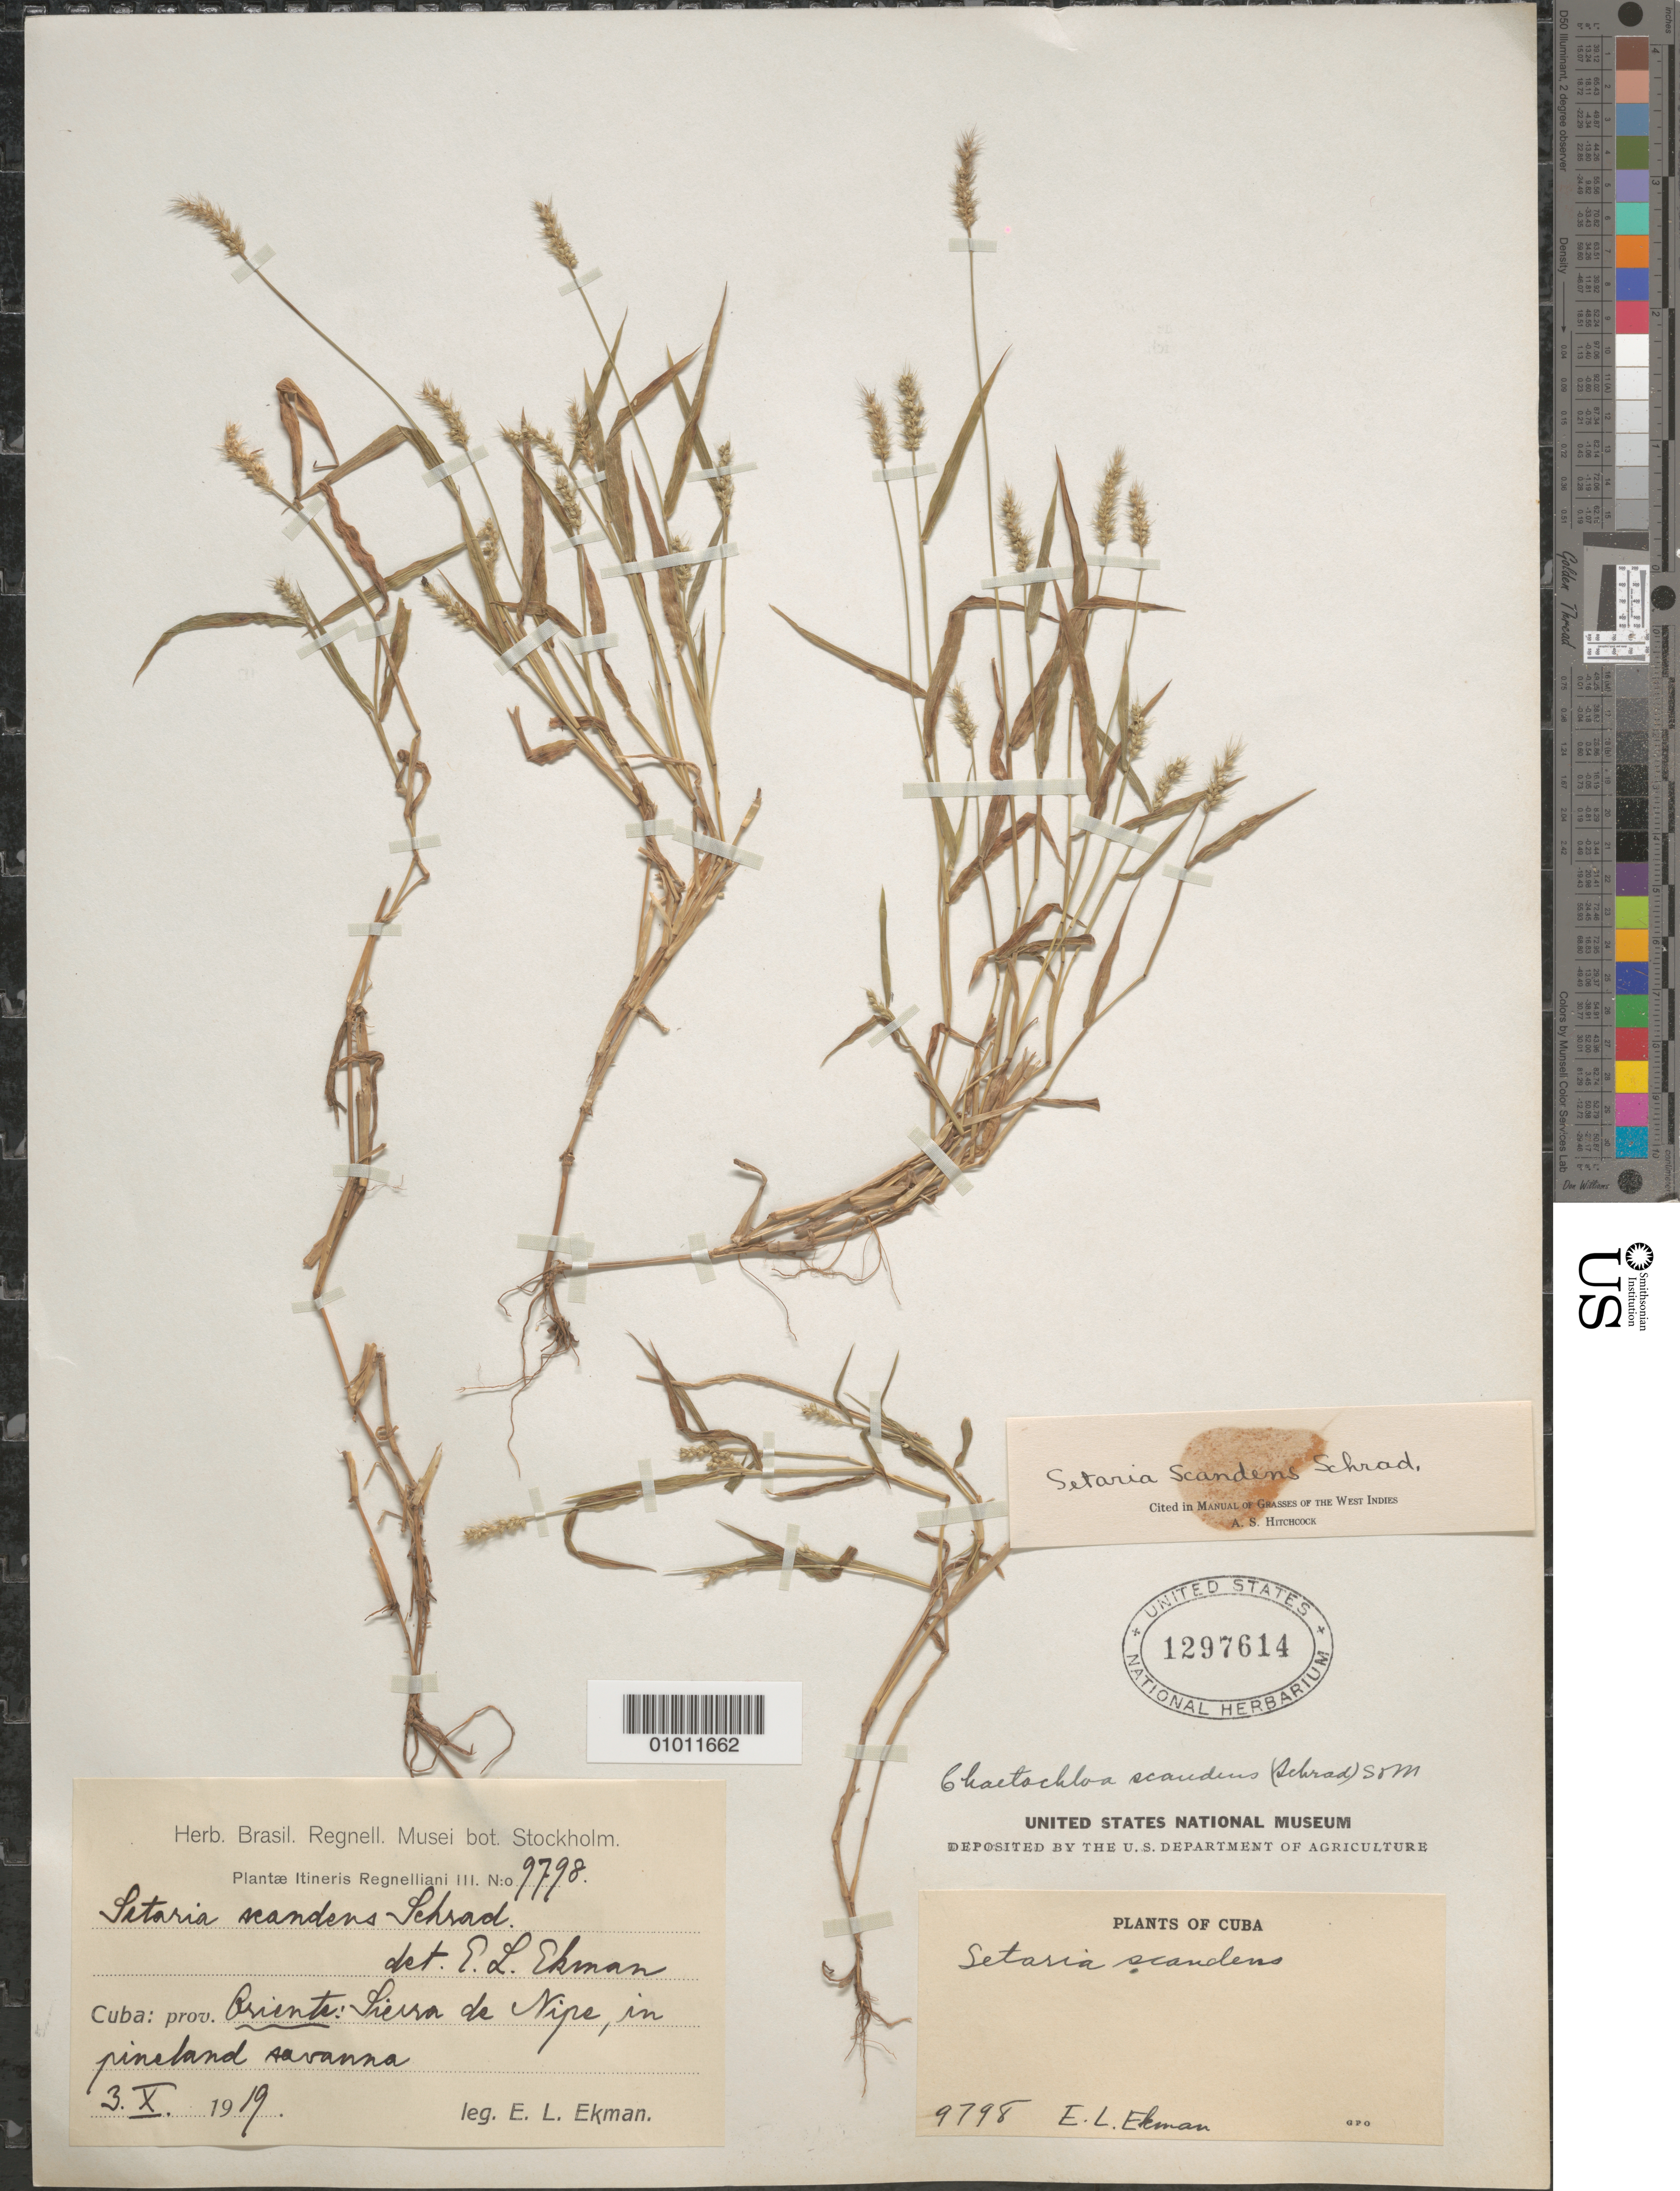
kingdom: Plantae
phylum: Tracheophyta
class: Liliopsida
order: Poales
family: Poaceae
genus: Setaria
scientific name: Setaria scandens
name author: Schrad.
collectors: E. L. Ekman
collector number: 9798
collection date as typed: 03 Oct 1919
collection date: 1919-10-03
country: Cuba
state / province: Holguín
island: Cuba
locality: Sierra de Nipe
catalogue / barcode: US 1297614